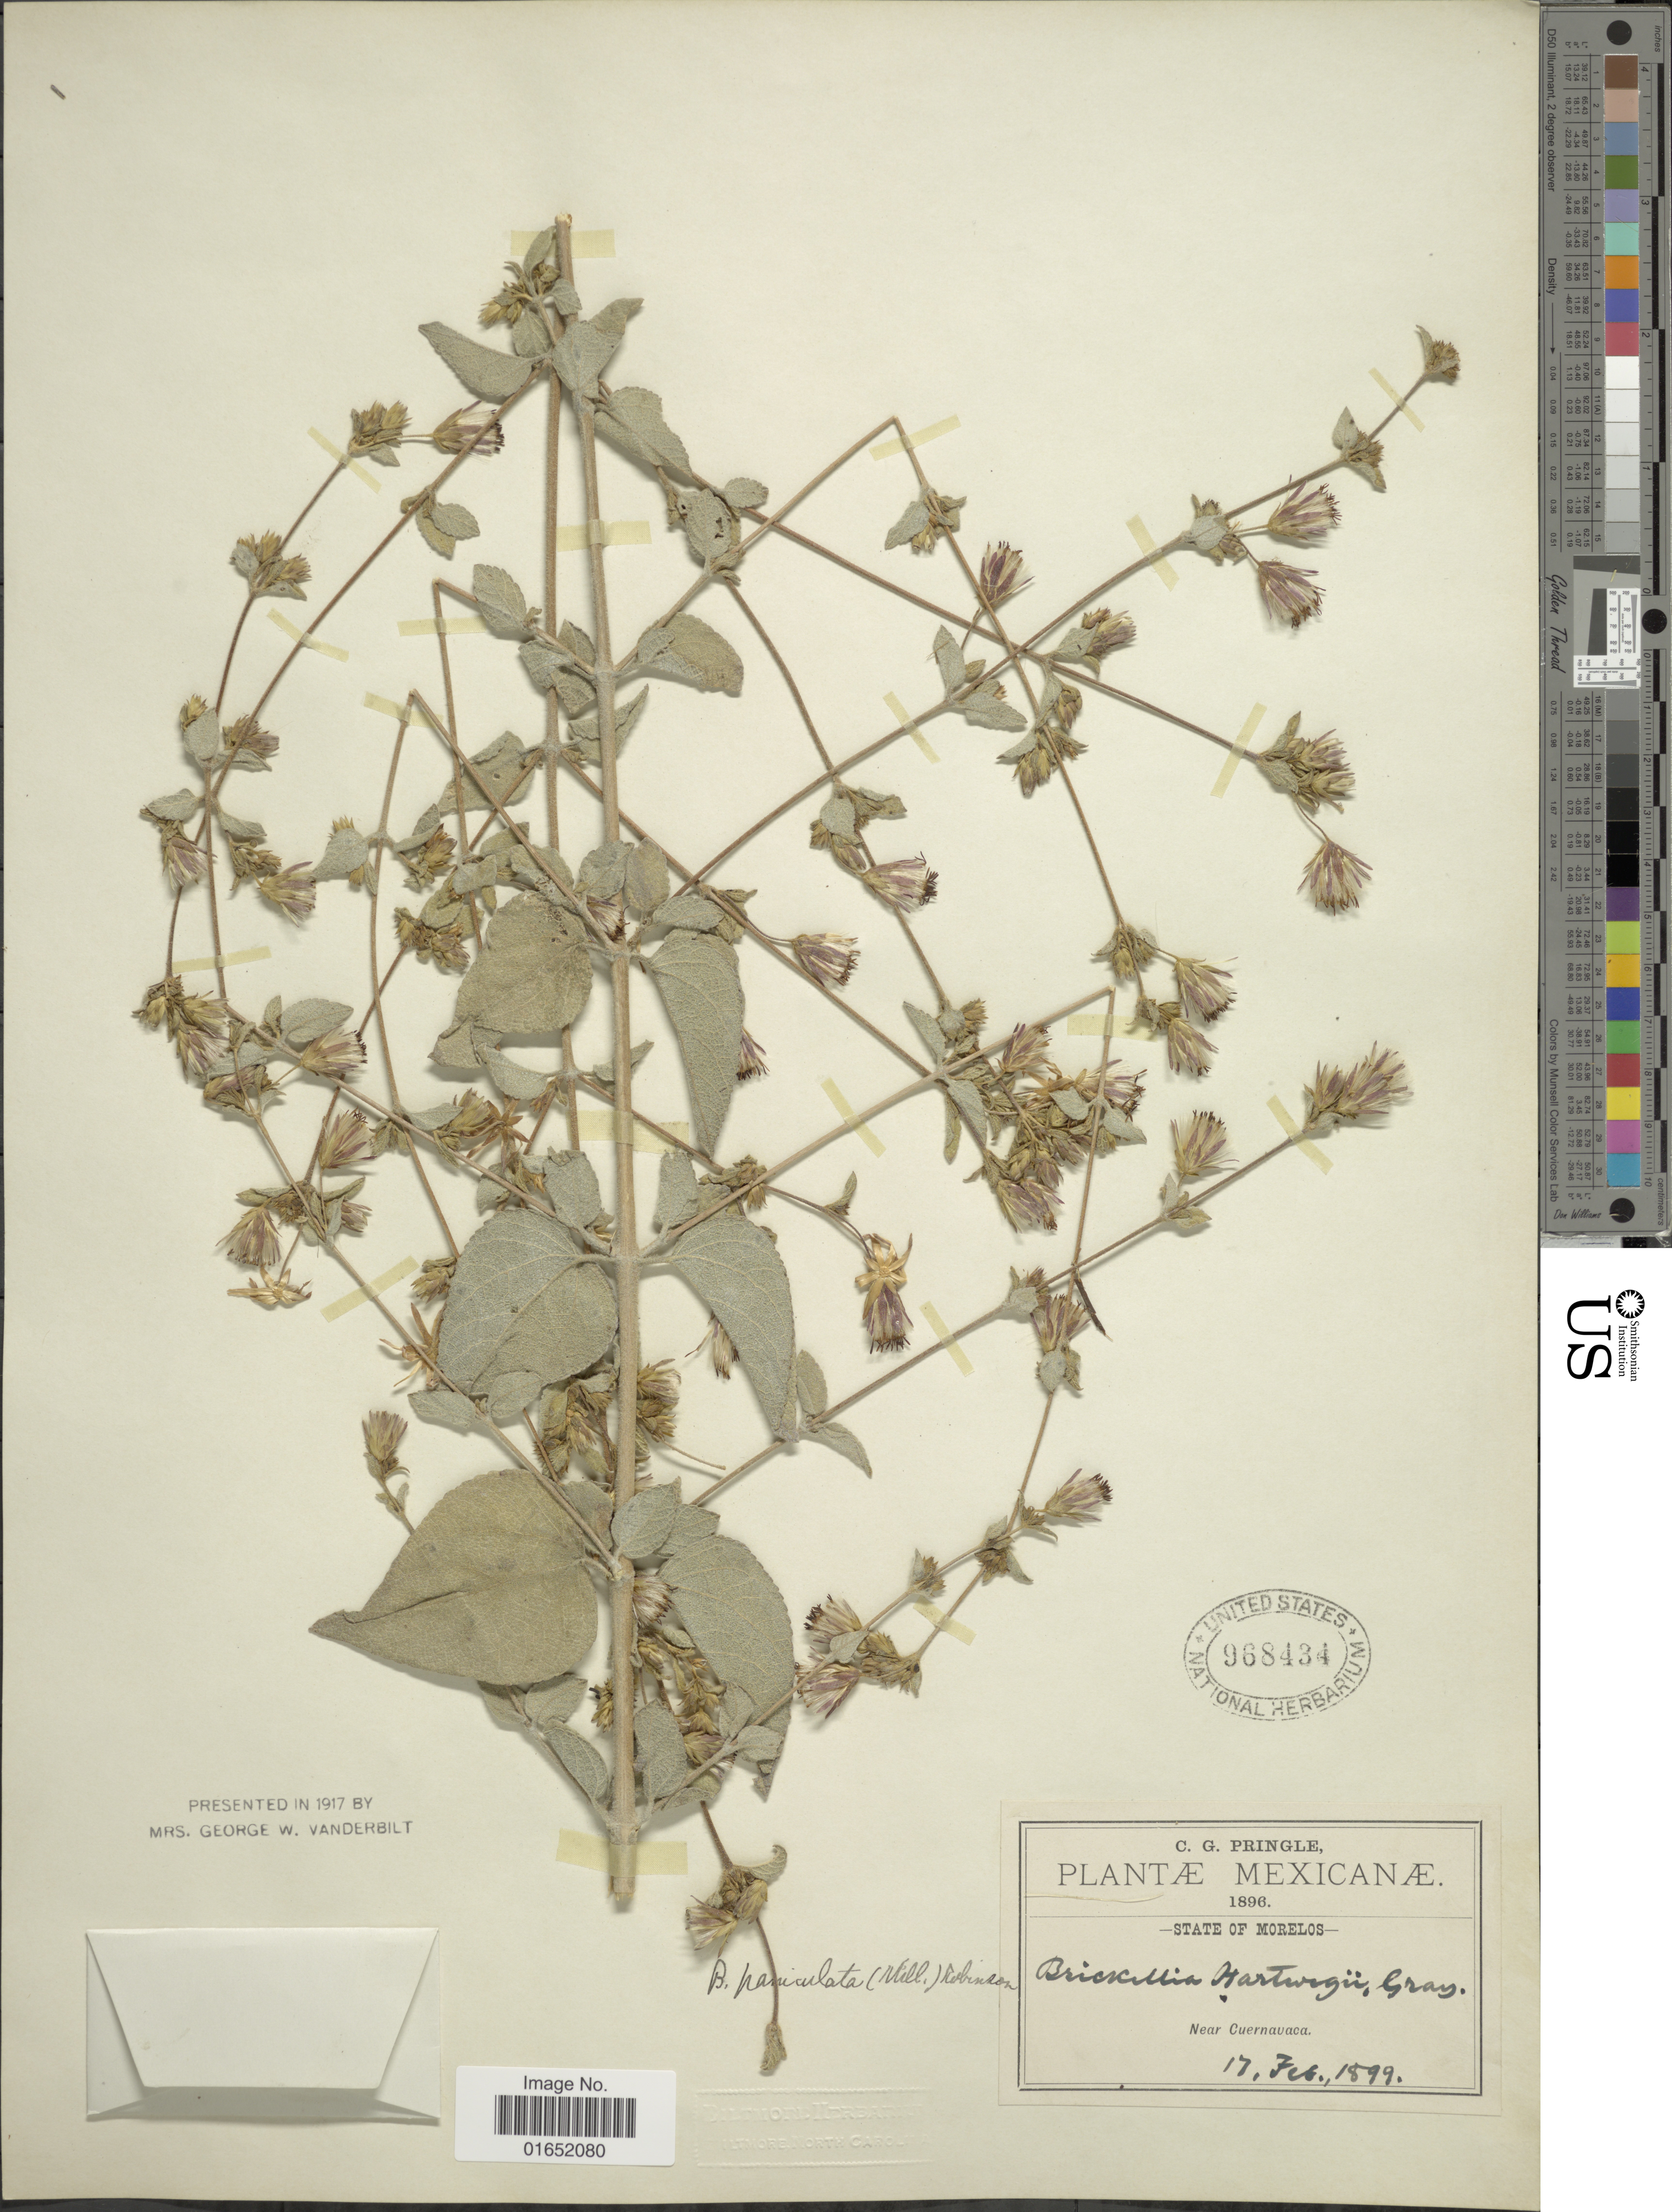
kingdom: Plantae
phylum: Tracheophyta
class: Magnoliopsida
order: Asterales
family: Asteraceae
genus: Brickellia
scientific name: Brickellia paniculata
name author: (Mill.) B.L. Rob.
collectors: C. G. Pringle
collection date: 1899-02-17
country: Mexico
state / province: Morelos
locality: Near Cuernavaca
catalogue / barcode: US 968434